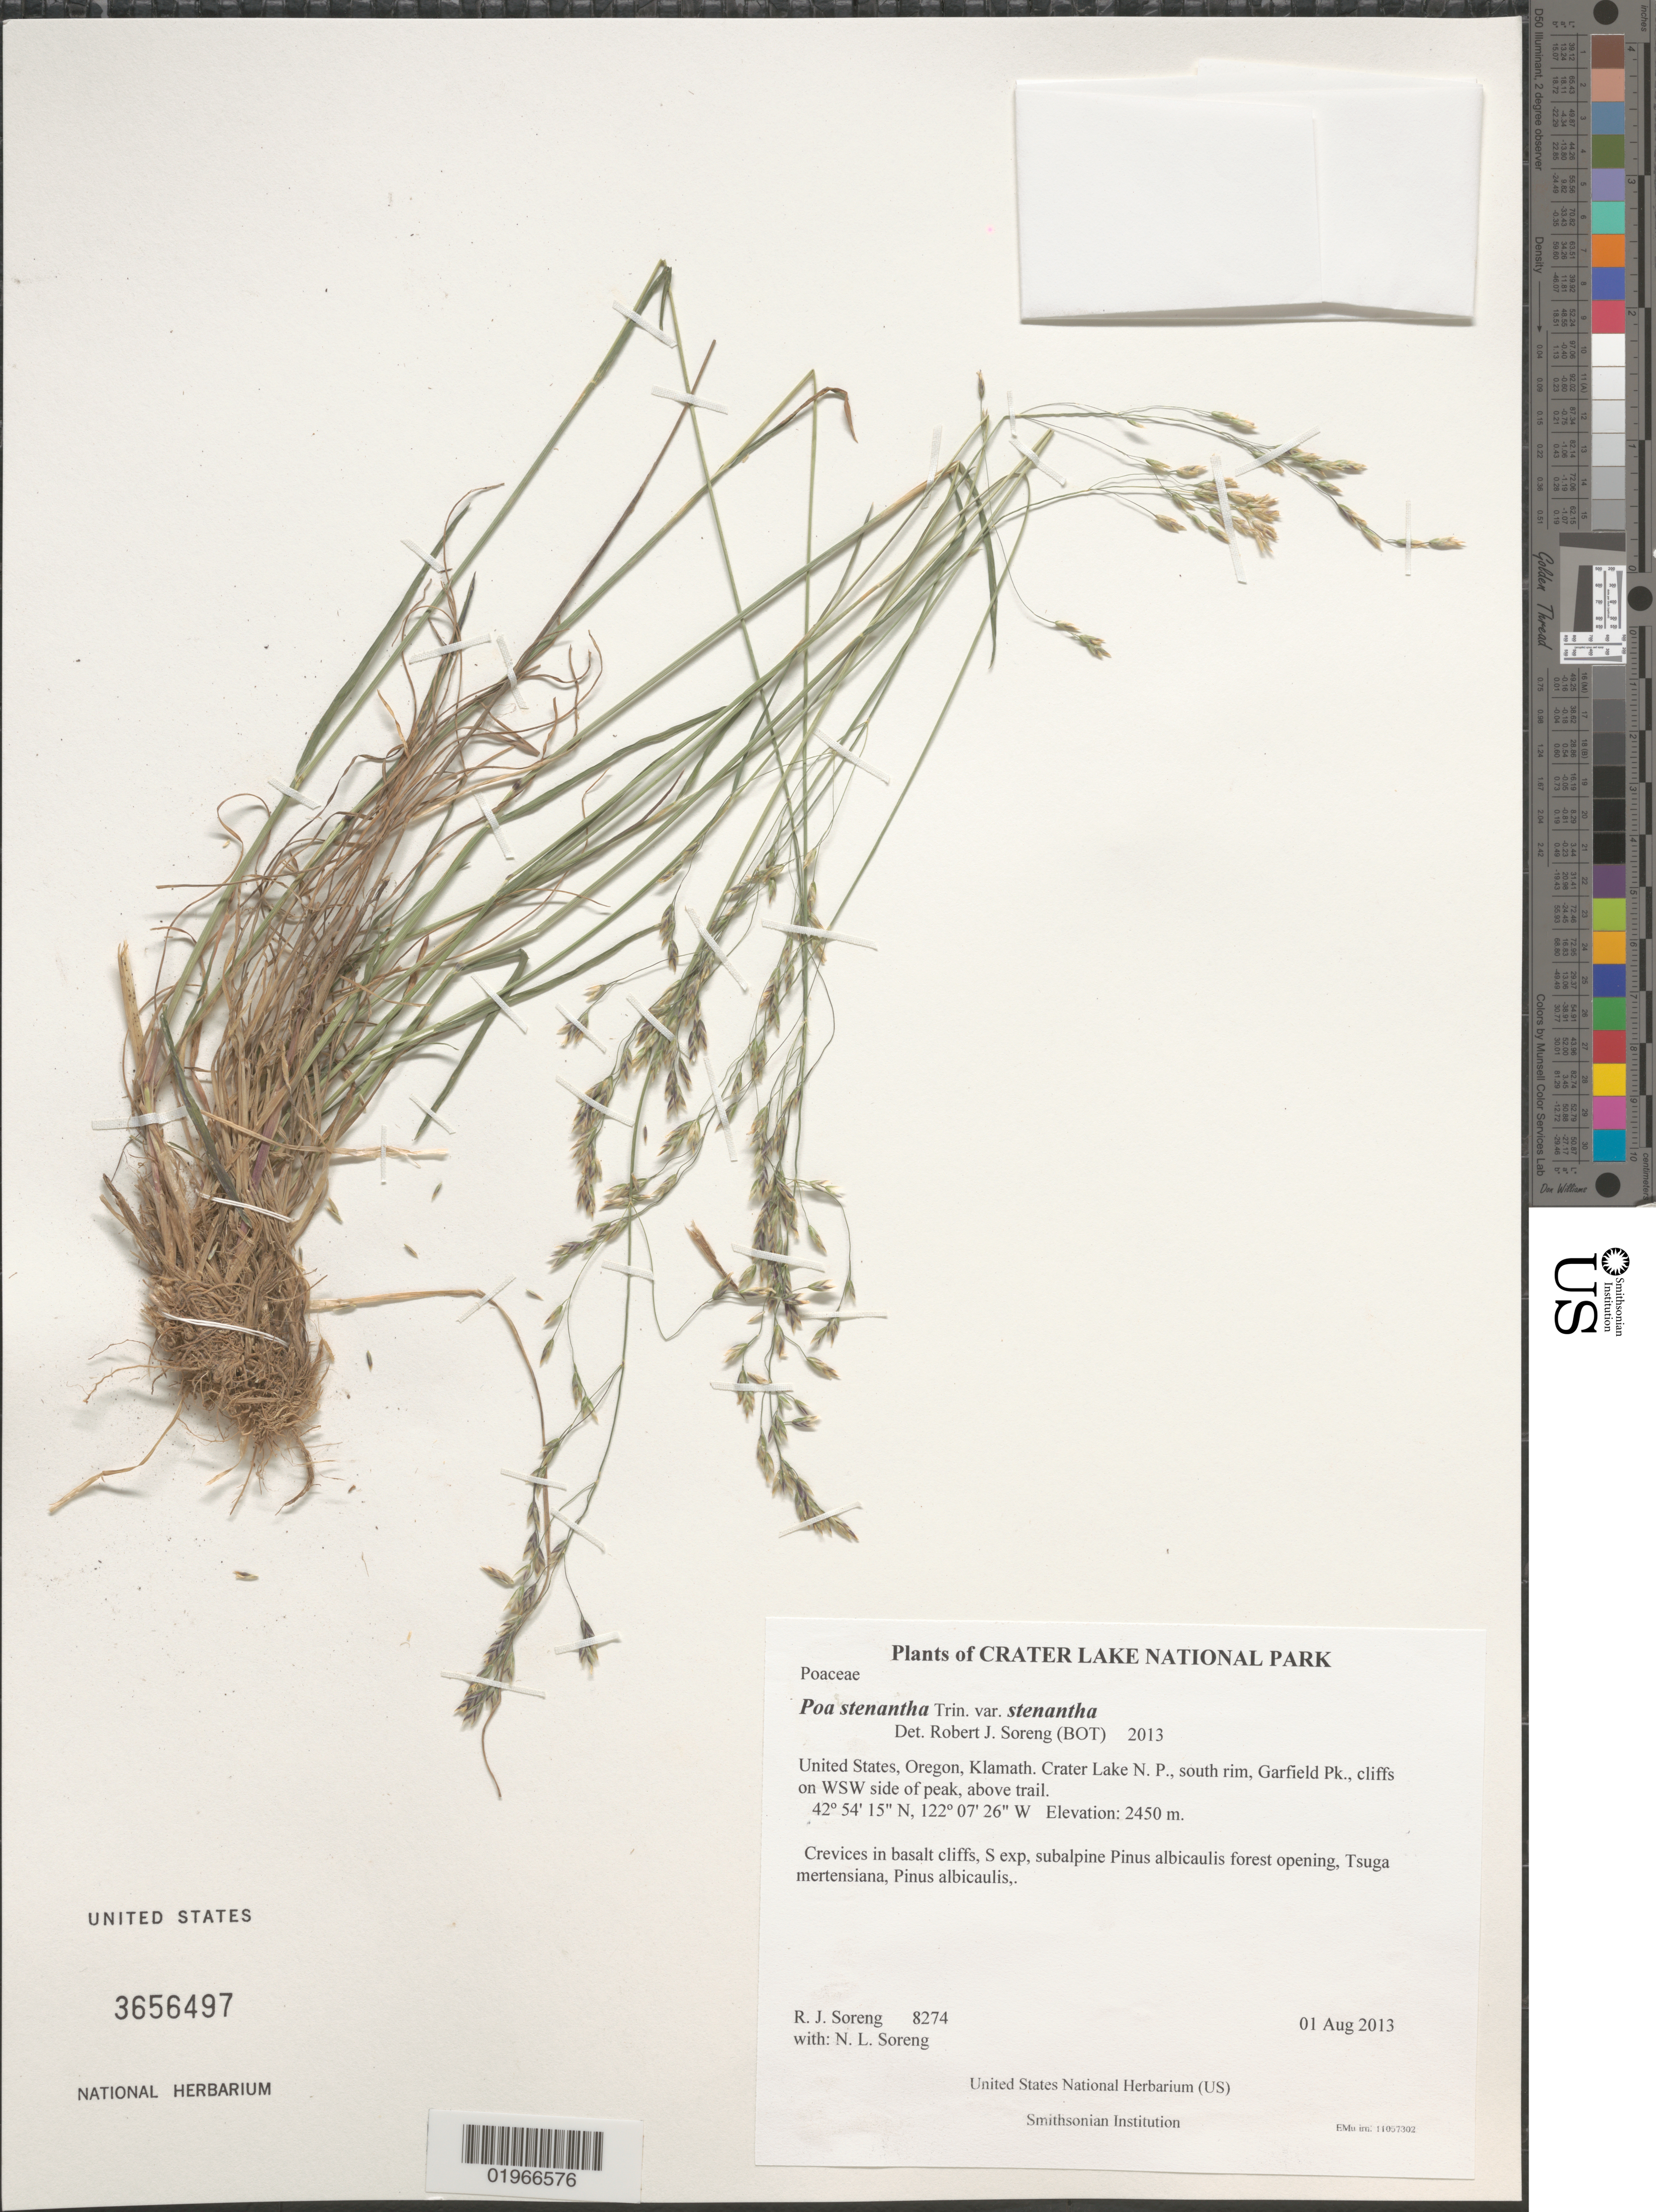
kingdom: Plantae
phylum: Tracheophyta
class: Liliopsida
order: Poales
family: Poaceae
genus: Poa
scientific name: Poa stenantha var. stenantha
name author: Trin.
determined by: Soreng, Robert J., Research Associate (BOT), Smithsonian Institution - National Museum of Natural History (UNITED STATES)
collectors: R. J. Soreng & N. L. Soreng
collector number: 8274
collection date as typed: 2013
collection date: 2013-08-01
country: United States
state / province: Oregon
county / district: Klamath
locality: Crater Lake N. P., south rim, Garfield Pk., cliffs on WSW side of peak, above trail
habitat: Crevices in basalt cliffs, S exp, subalpine Pinus albicaulis forest opening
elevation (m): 2450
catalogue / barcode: US 3656497